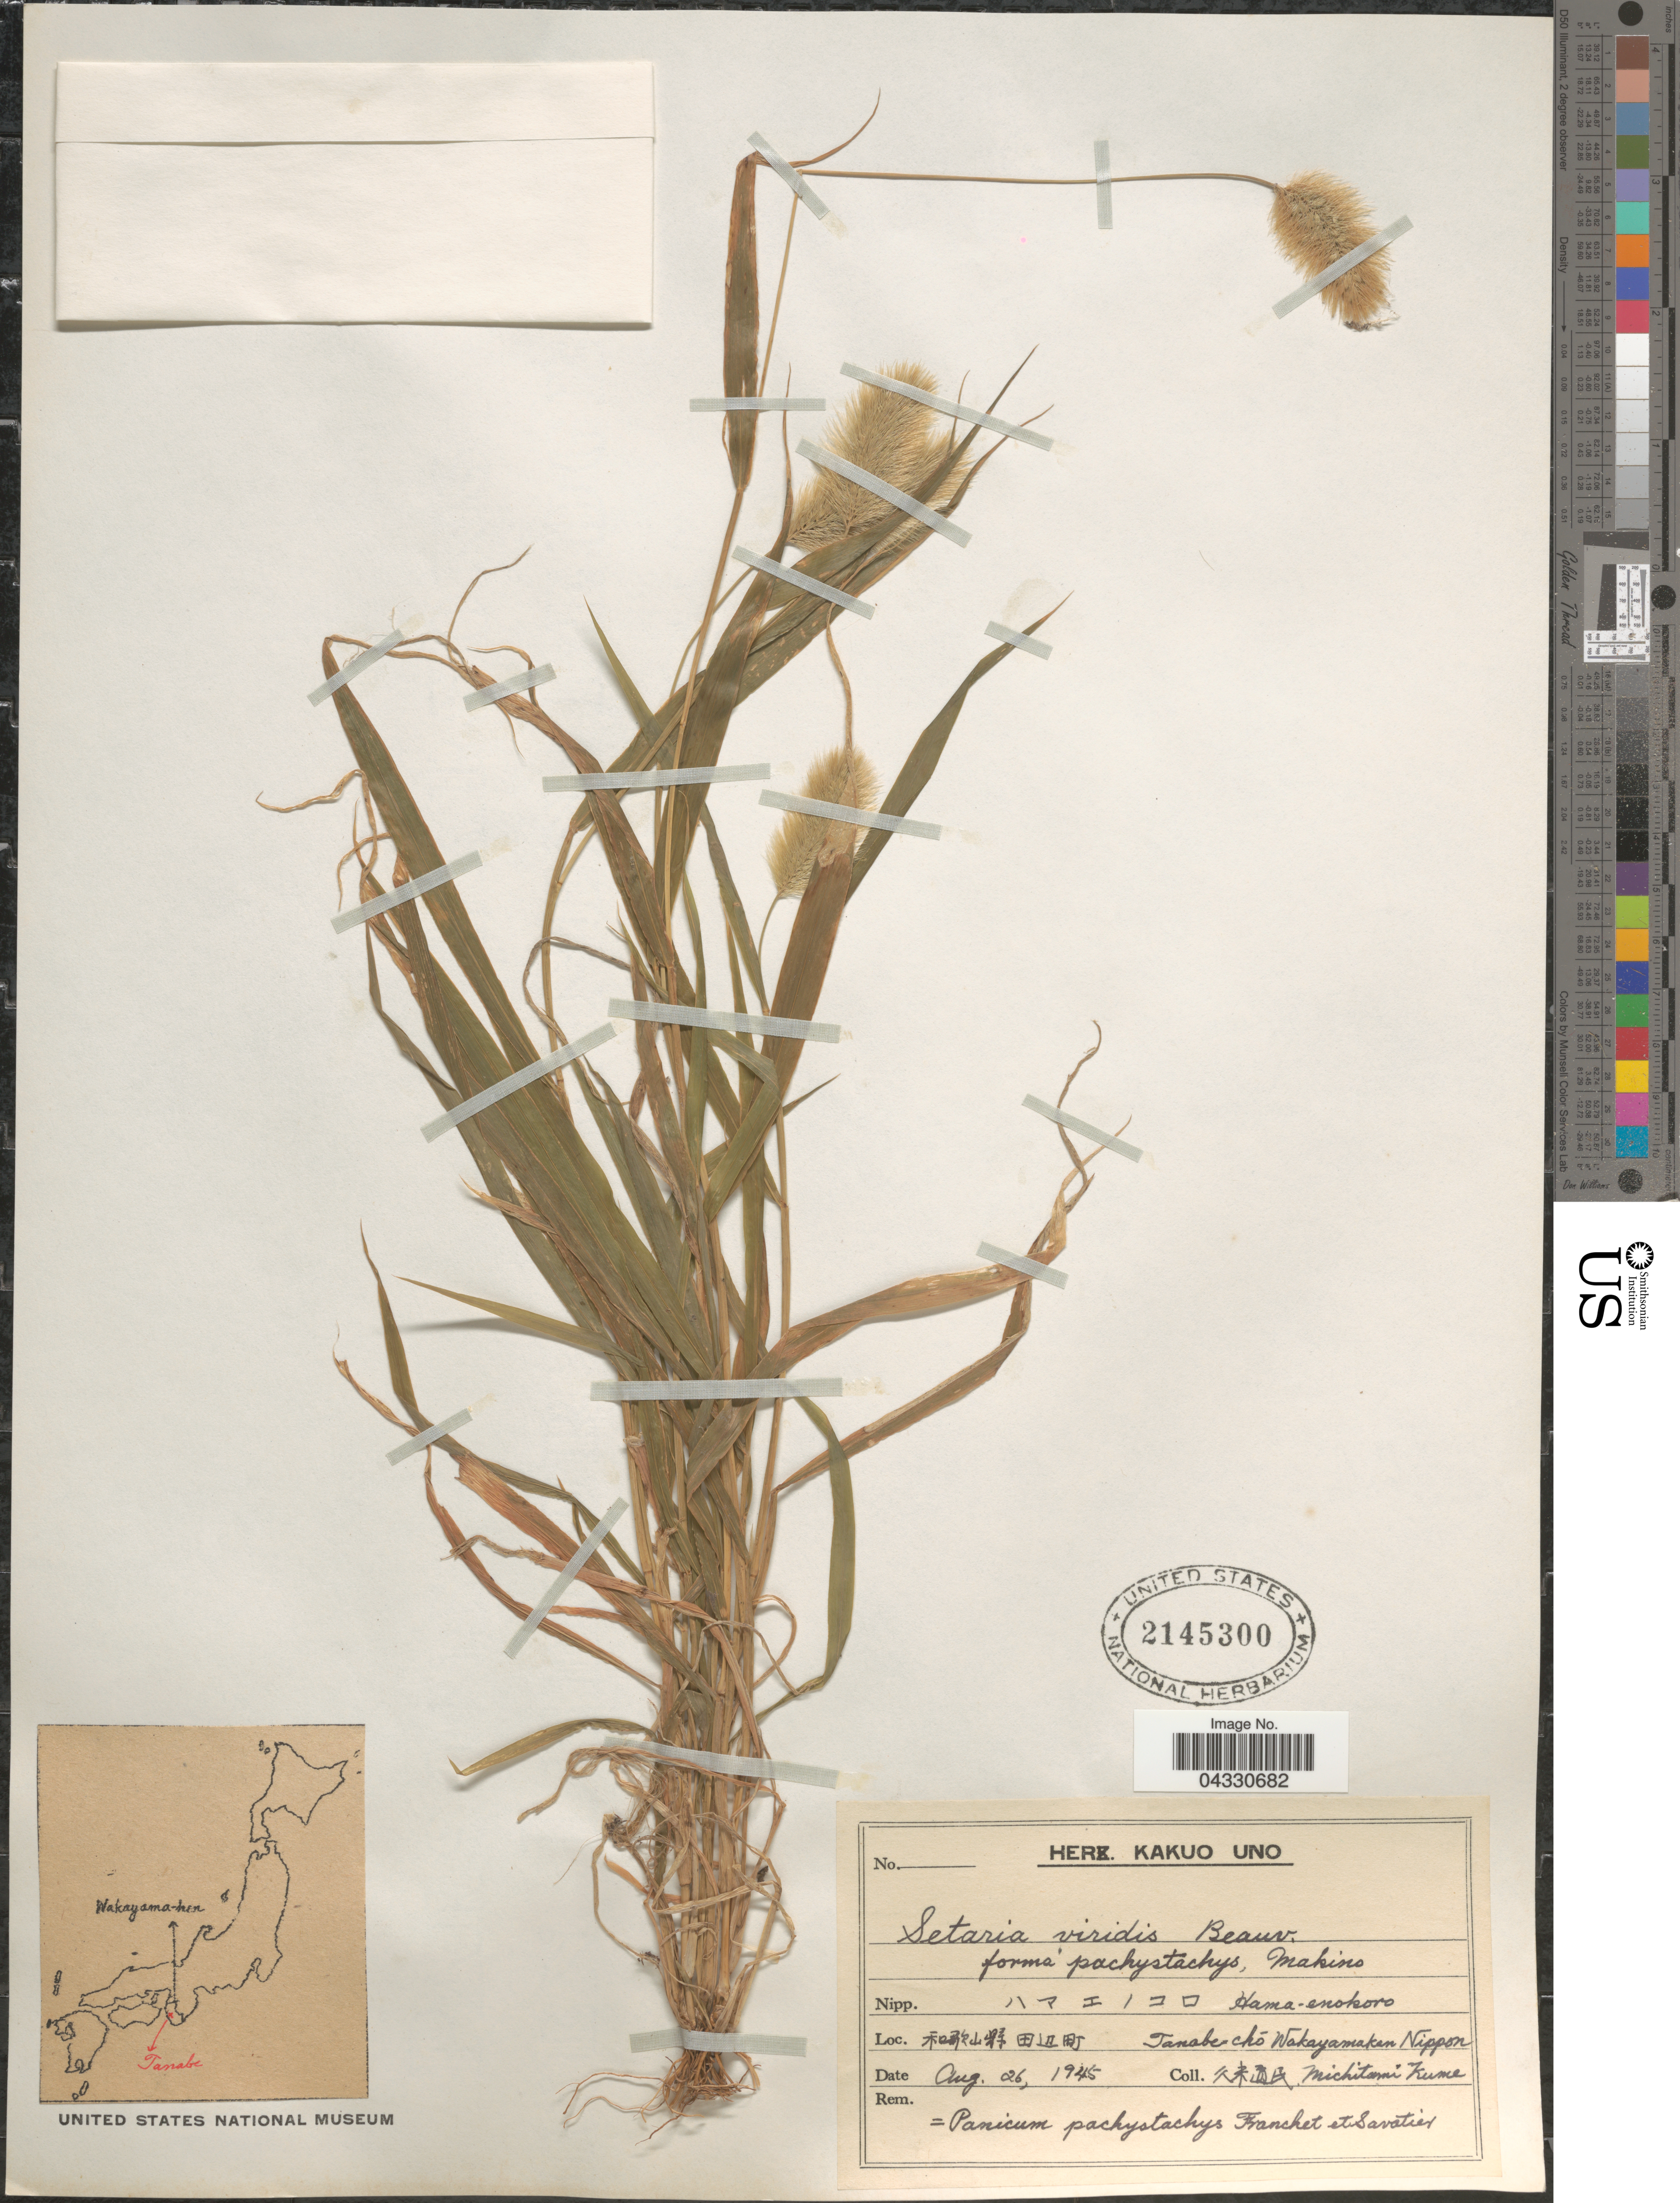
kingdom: Plantae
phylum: Tracheophyta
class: Liliopsida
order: Poales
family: Poaceae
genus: Setaria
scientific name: Setaria viridis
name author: (L.) P. Beauv.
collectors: M. Kume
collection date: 1945-08-26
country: Japan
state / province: Wakayama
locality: X. Tanabe chó Wakayamaken Nippon.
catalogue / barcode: US 2145300